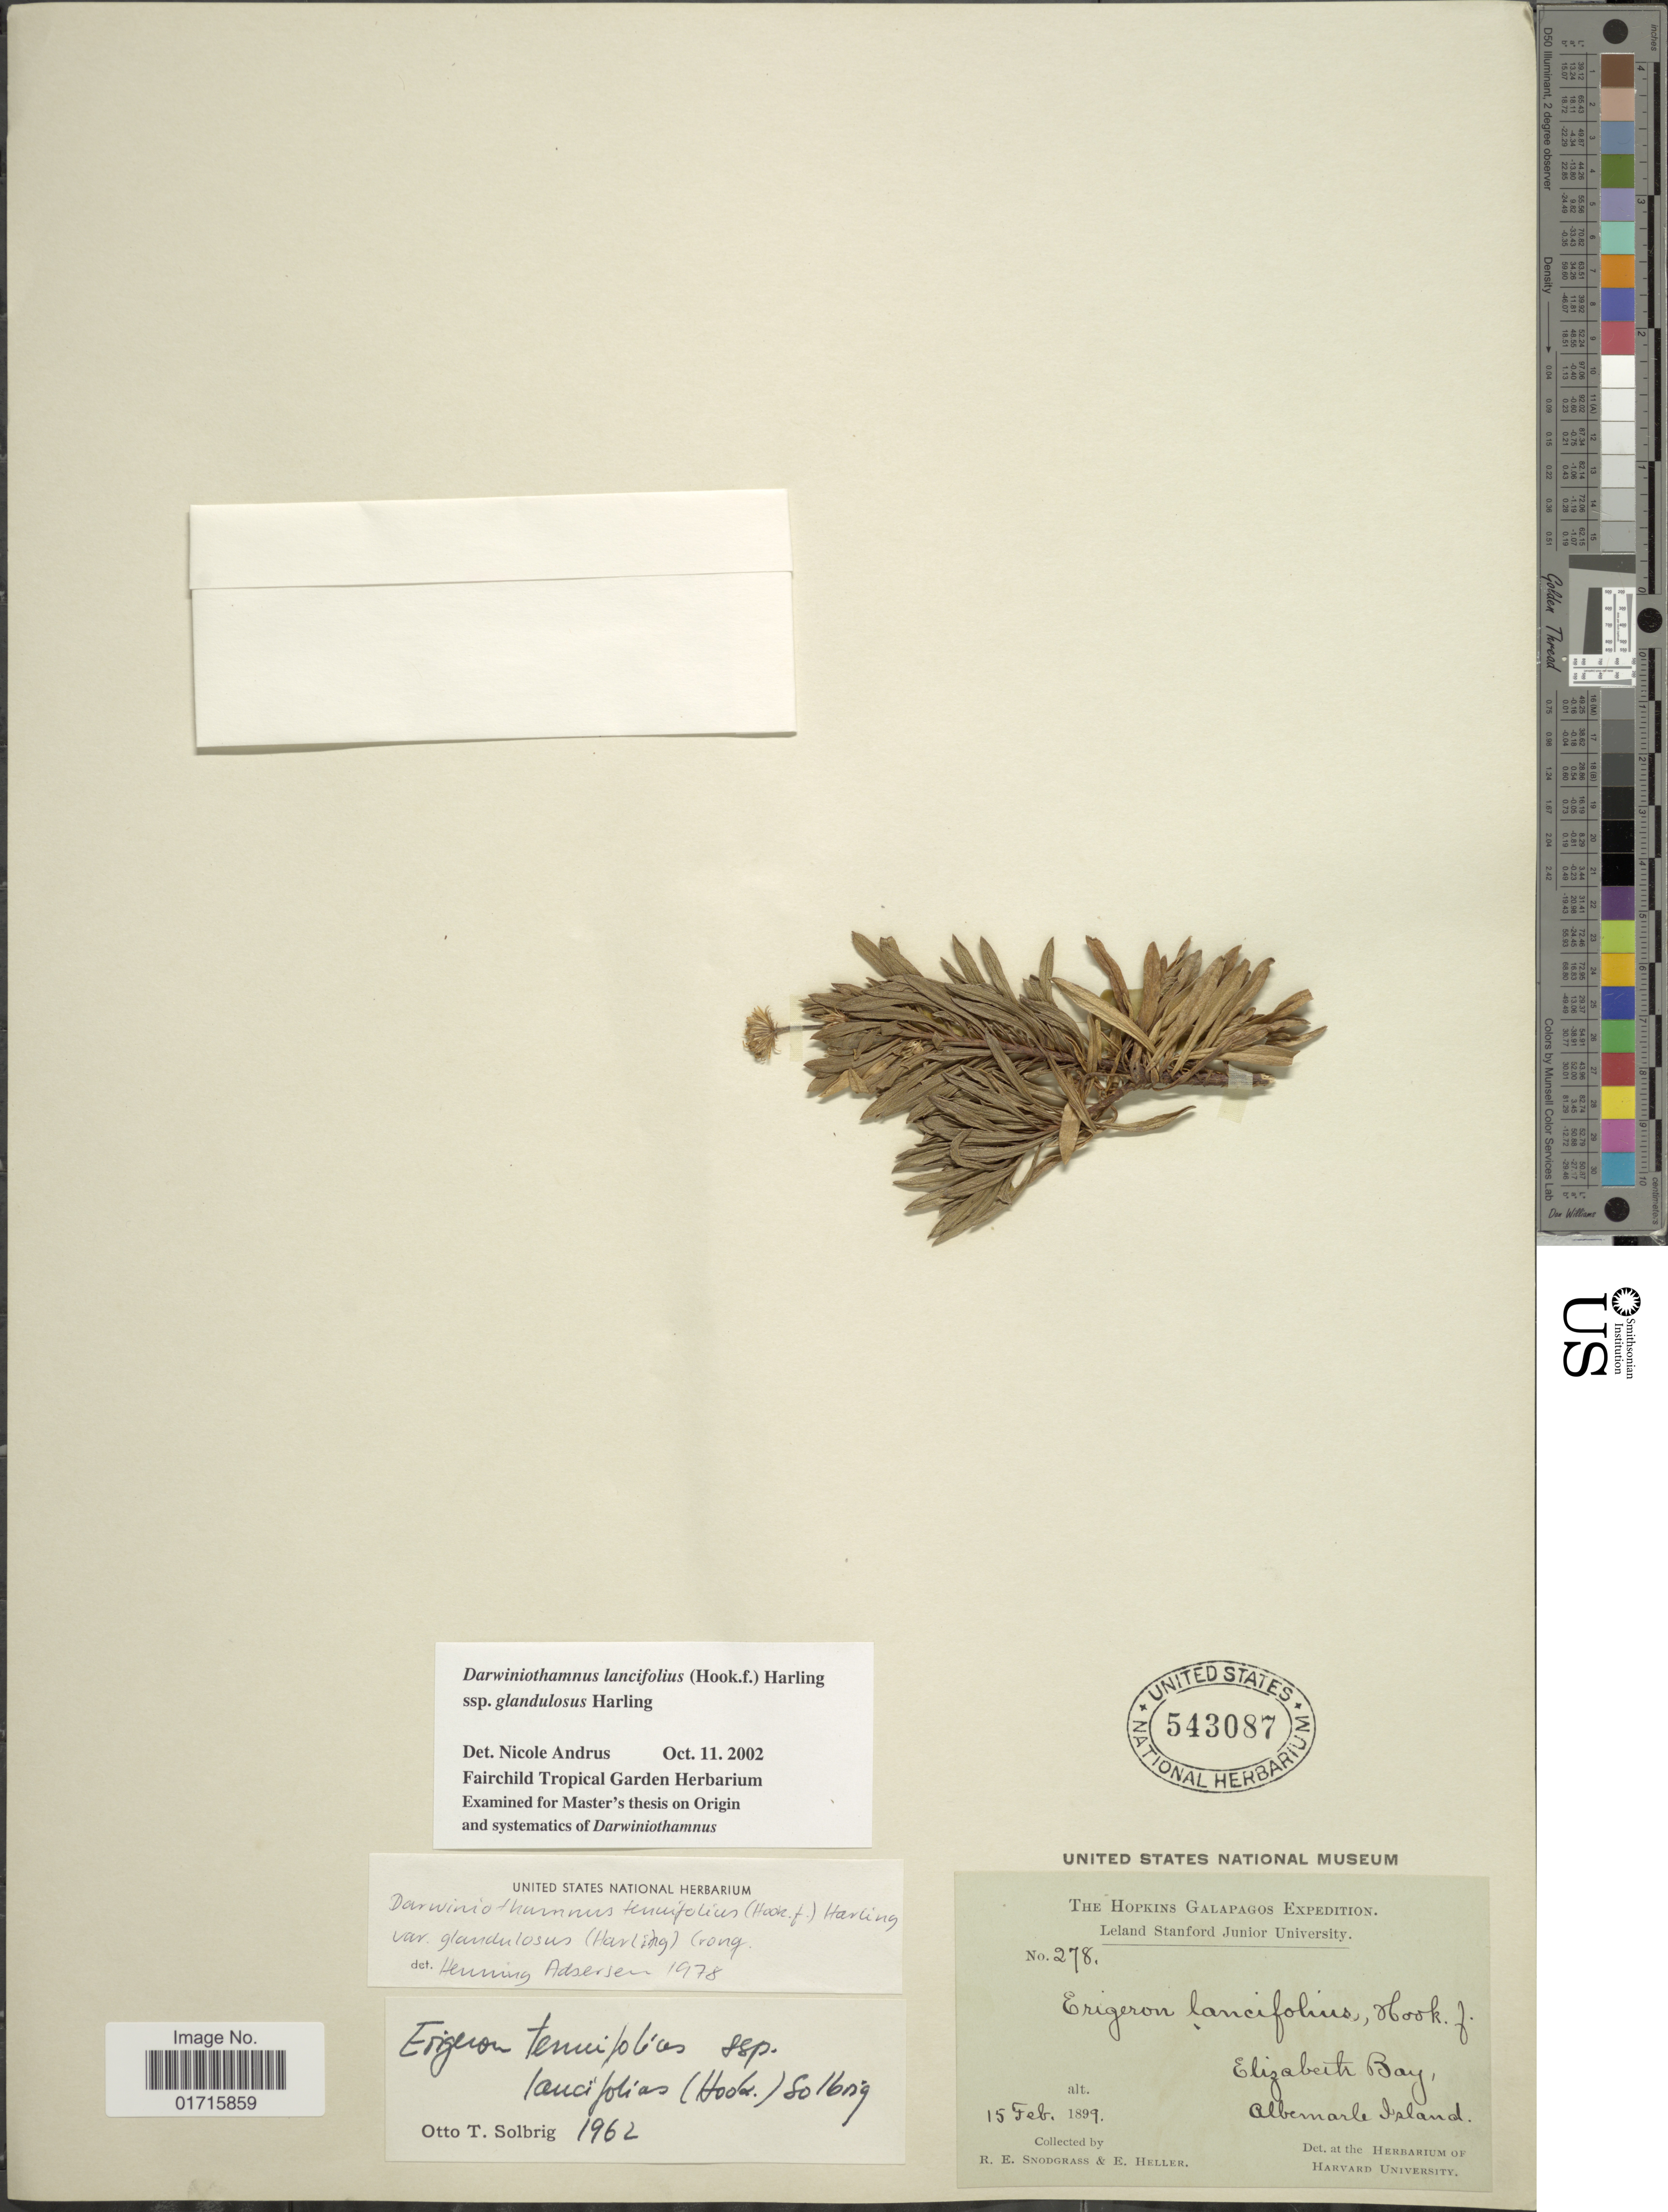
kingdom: Plantae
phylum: Tracheophyta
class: Magnoliopsida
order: Asterales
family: Asteraceae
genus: Darwiniothamnus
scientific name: Darwiniothamnus lancifolius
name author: (Hook. f.) Harling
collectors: R. E. Snodgrass & E. Heller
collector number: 278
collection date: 1899-02-15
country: Ecuador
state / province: Colón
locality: The Hopkins Galapagos. Elizabeth Bay. Albermarle Island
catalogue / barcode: US 543087